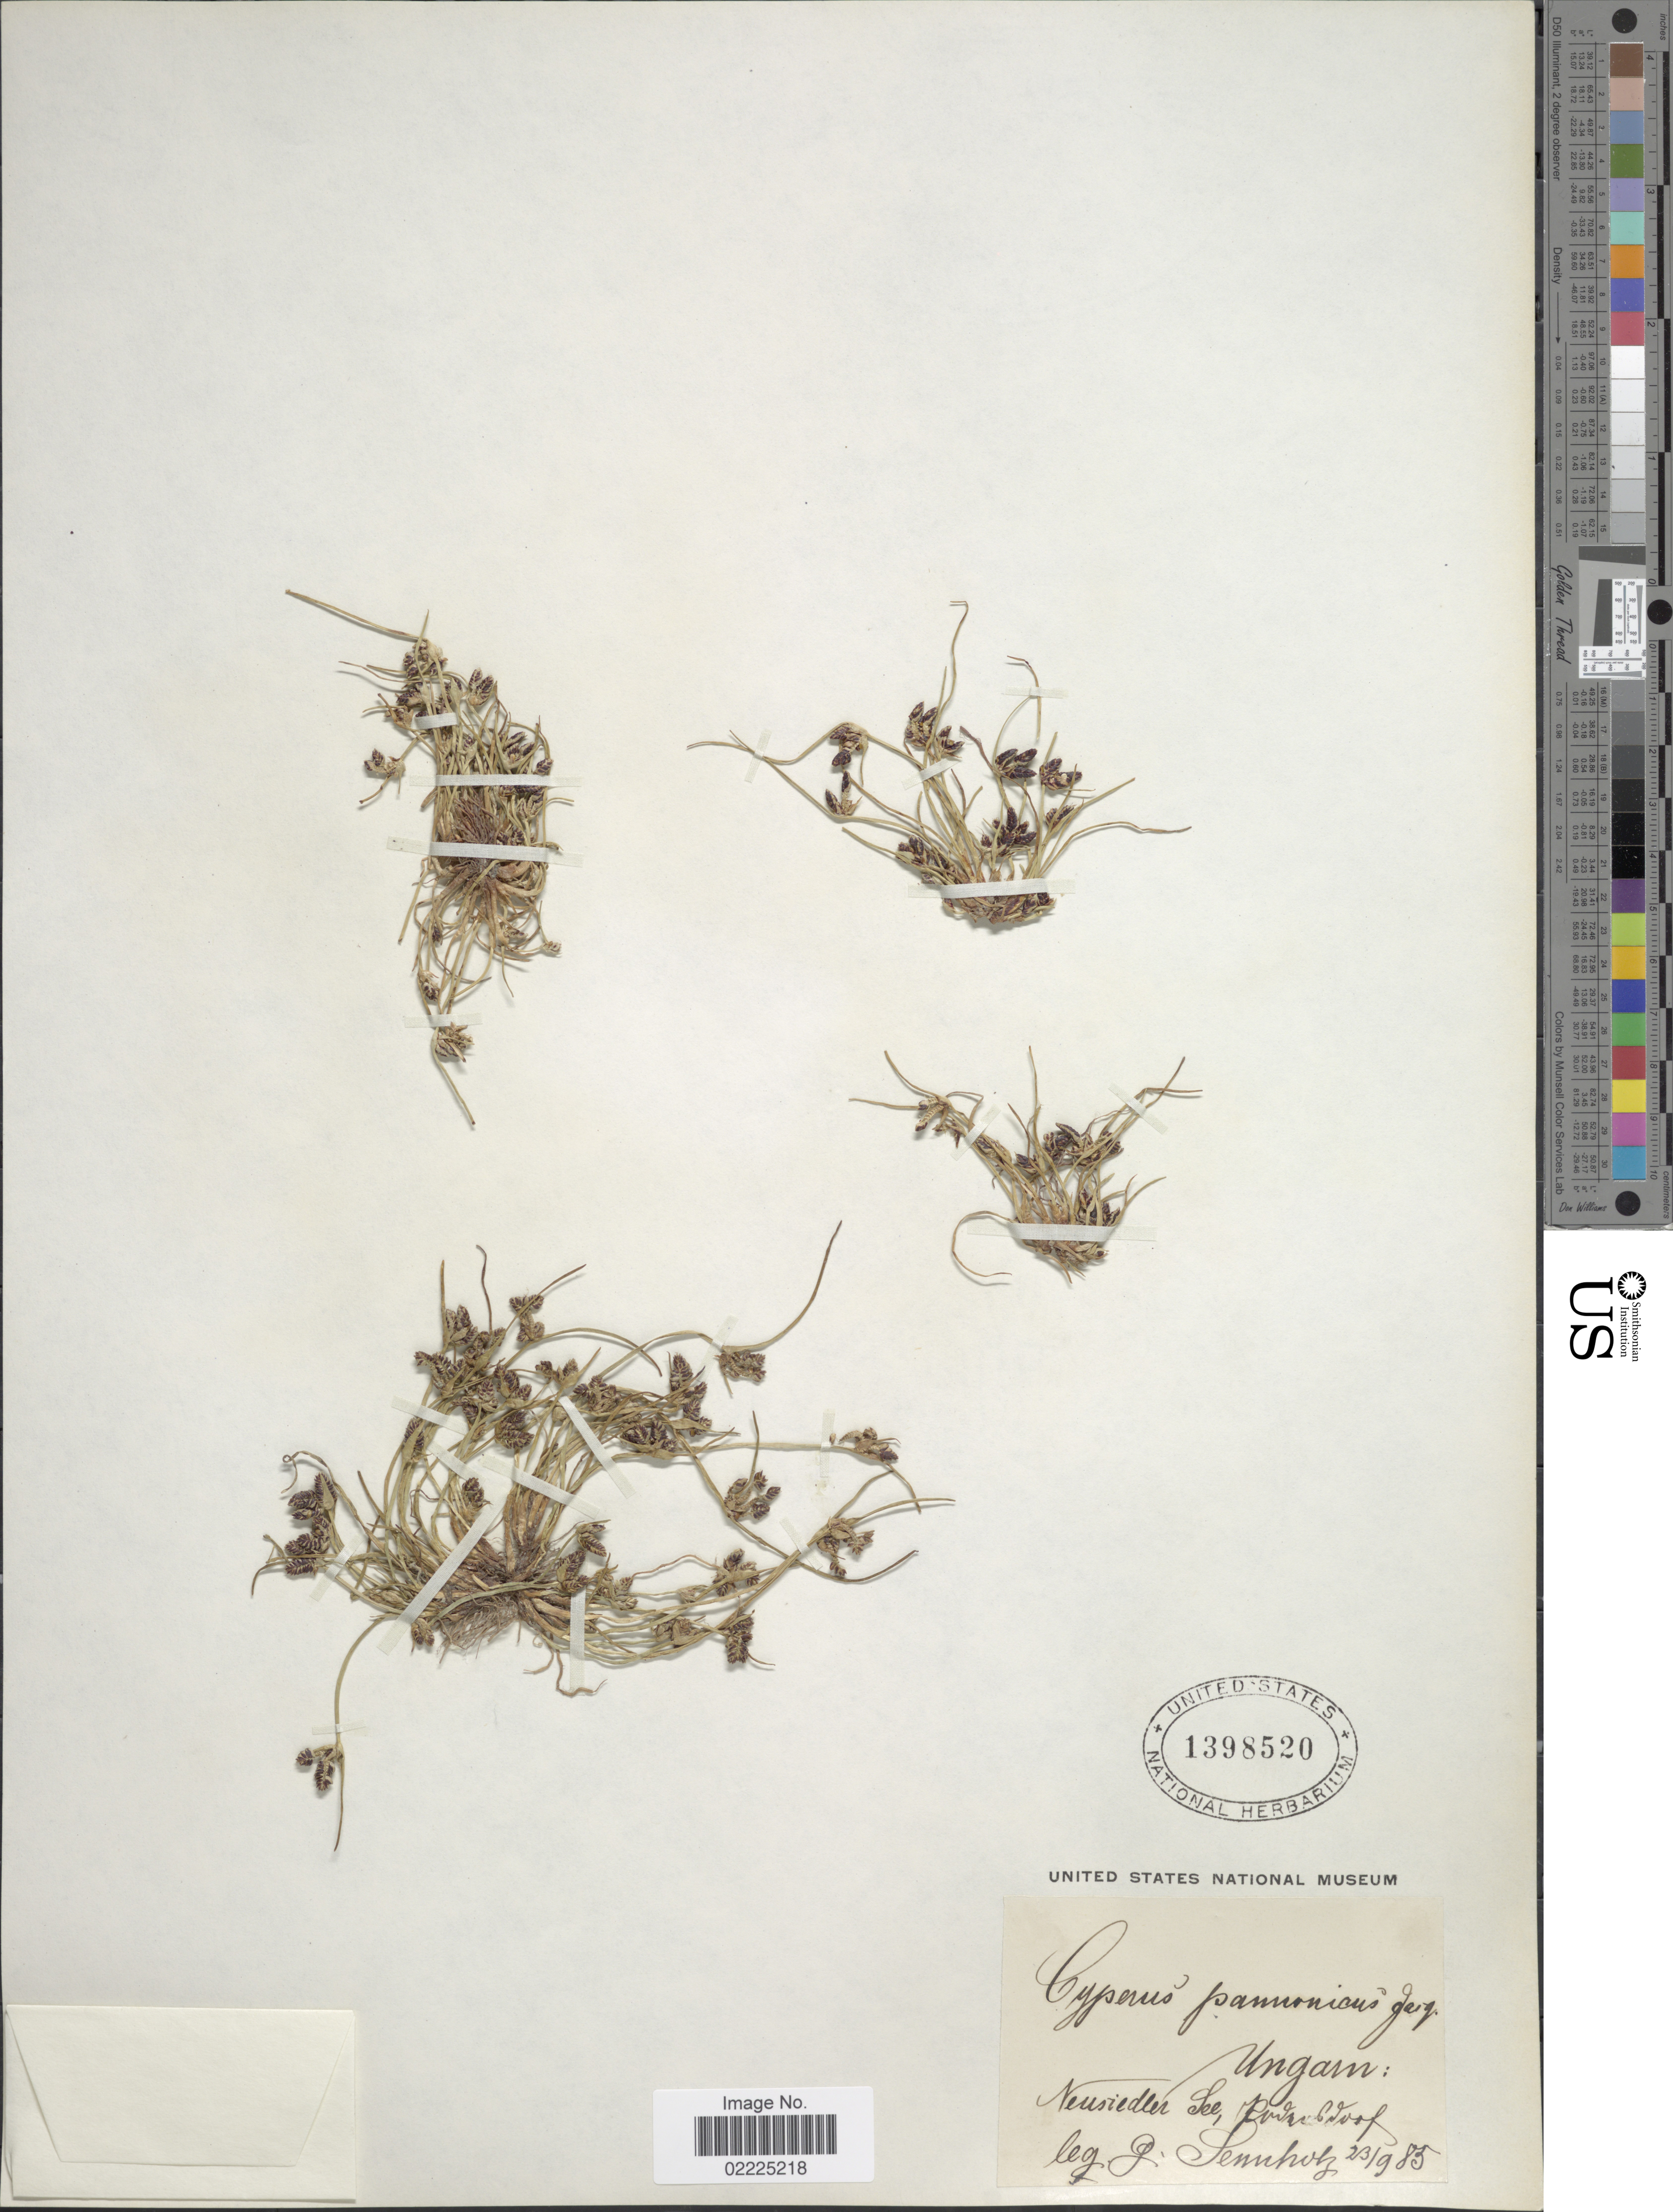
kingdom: Plantae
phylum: Tracheophyta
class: Liliopsida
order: Poales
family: Cyperaceae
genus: Cyperus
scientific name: Cyperus pannonicus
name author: Jacq.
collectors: G. Sennholz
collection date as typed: Transcribed d/m/y: 23/9/85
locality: Ungan: Neusiedler See, [illegible text]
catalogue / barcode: US 1398520